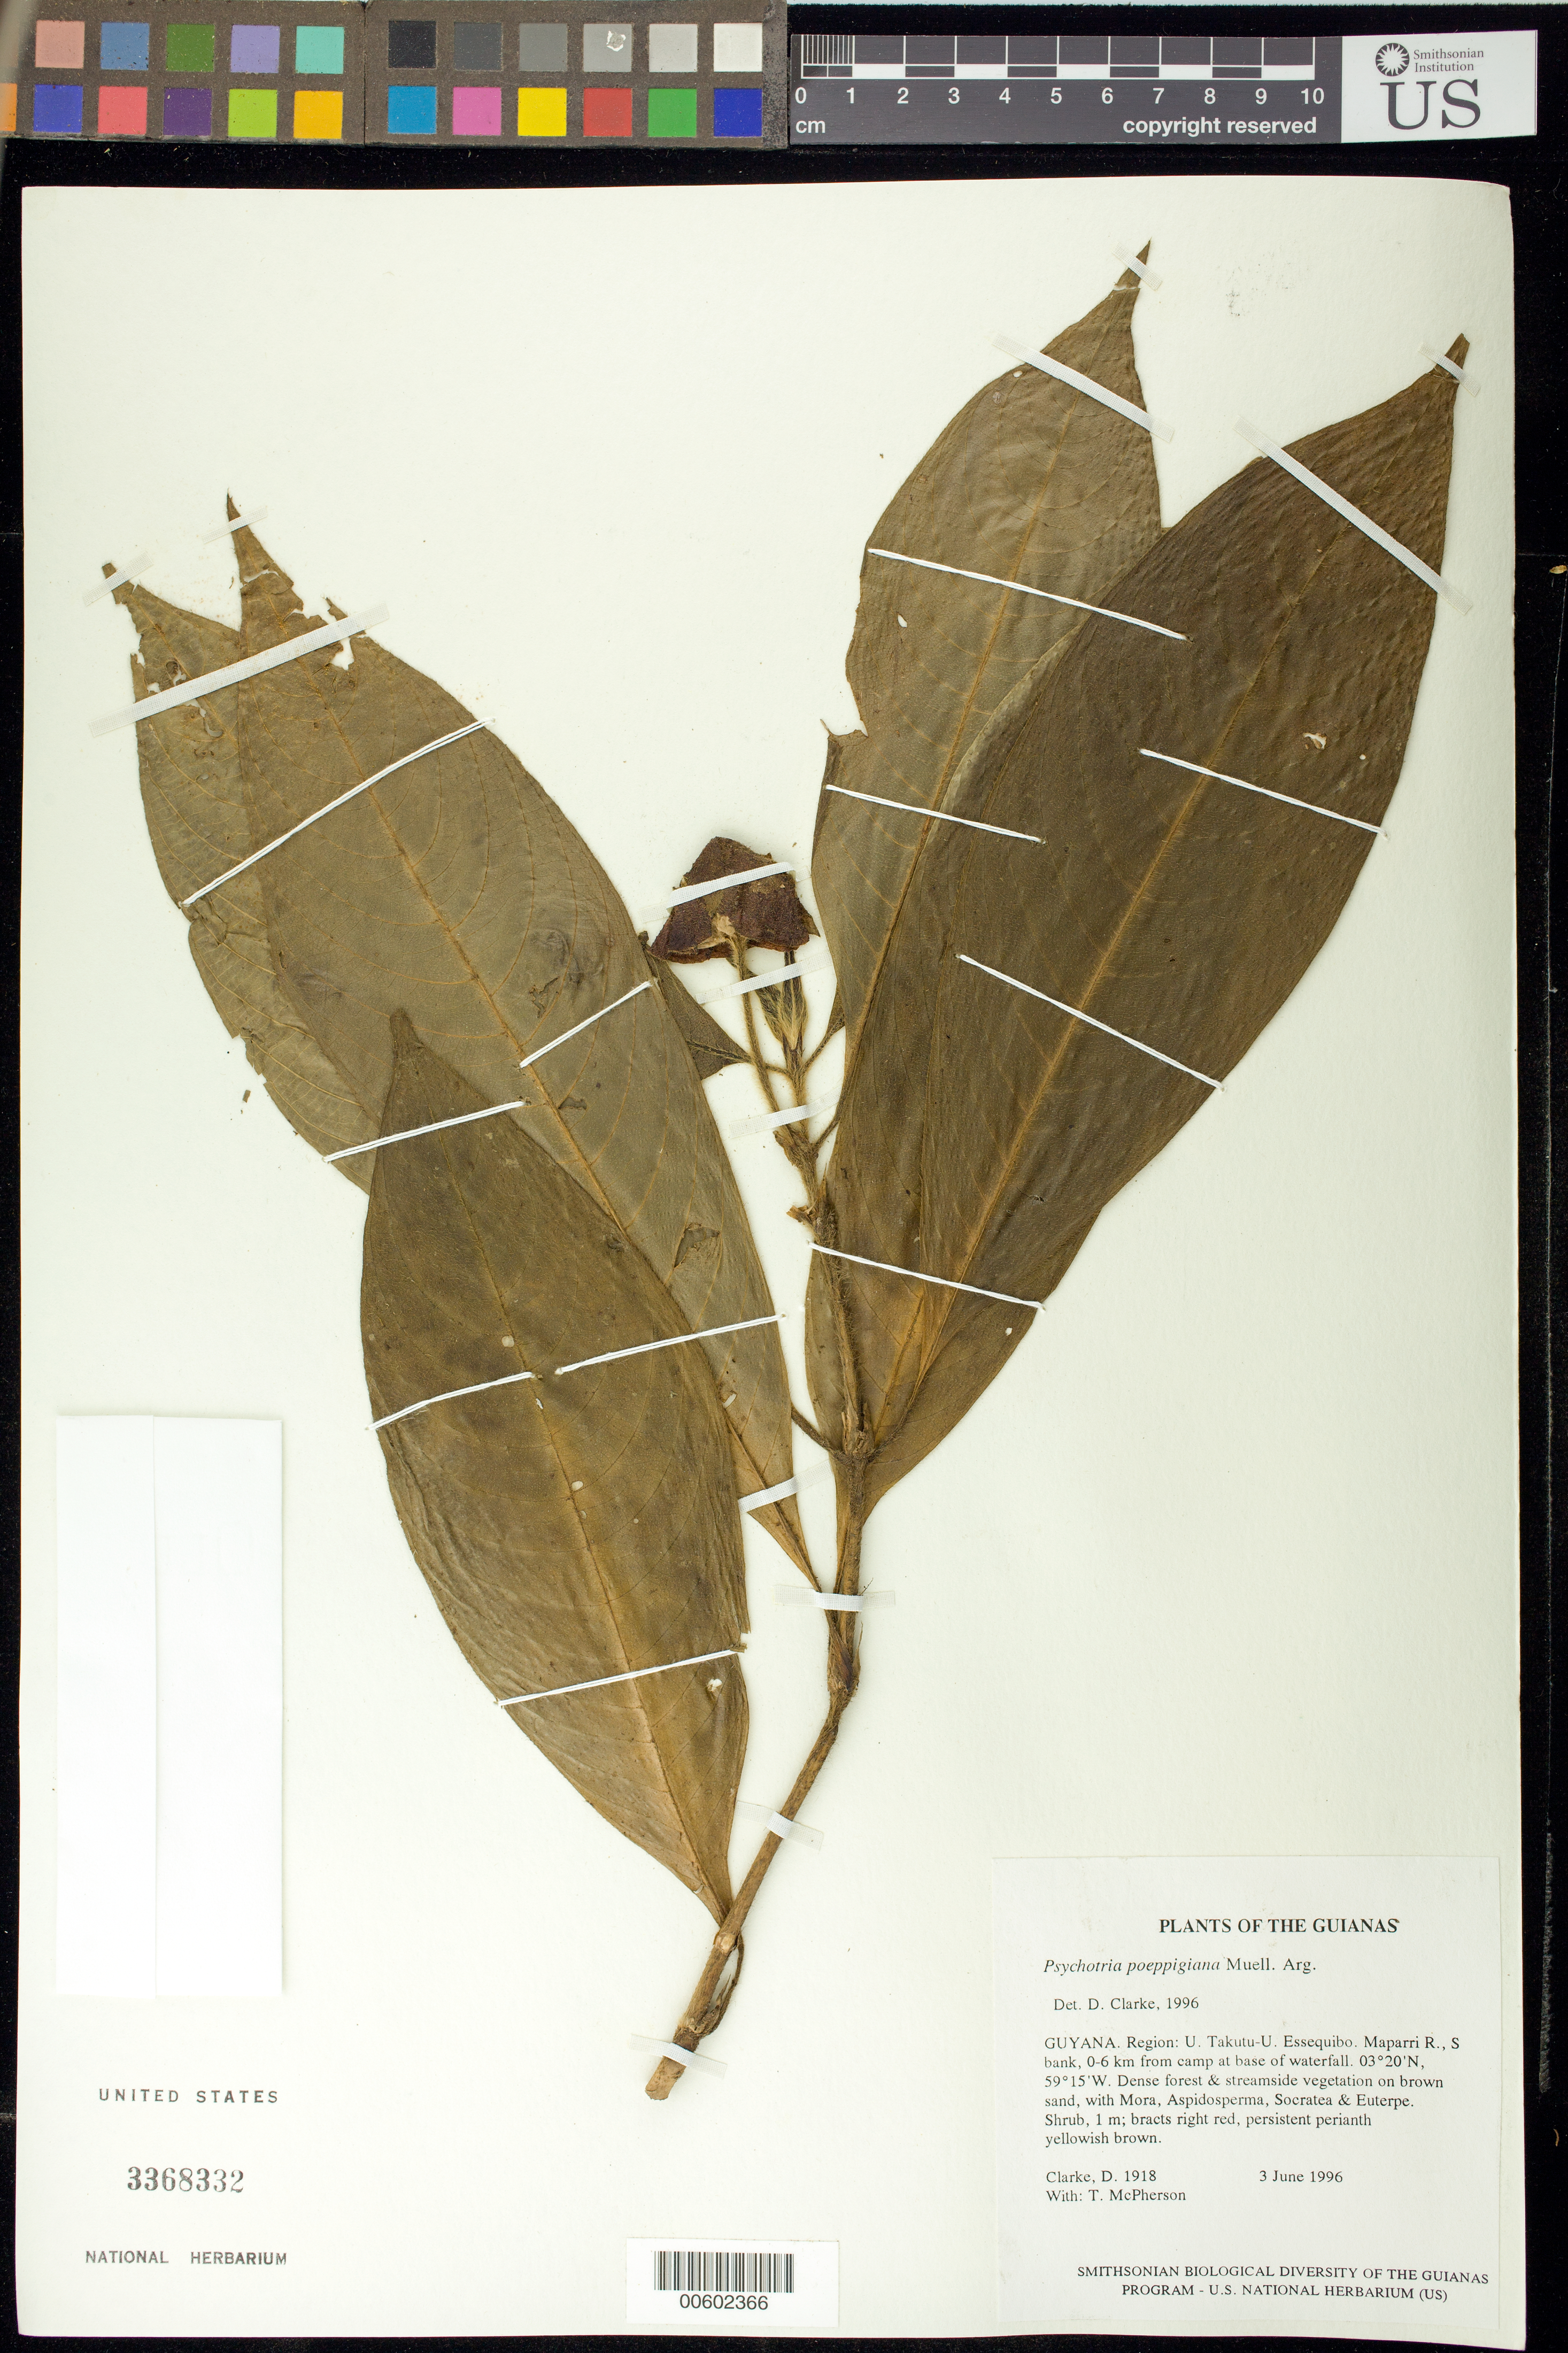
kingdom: Plantae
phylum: Tracheophyta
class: Magnoliopsida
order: Gentianales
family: Rubiaceae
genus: Palicourea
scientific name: Palicourea tomentosa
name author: (Aubl.) Borhidi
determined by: Kirkbride, J. H., Jr.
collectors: H. D. Clarke & T. McPherson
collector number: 1918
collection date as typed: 3 June 1996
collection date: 1996-06-03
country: Guyana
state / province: U. Takutu-U. Essequibo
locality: Maparri R., S bank, 0-6 km from camp at base of waterfall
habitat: Dense forest & streamside vegetation on brown sand, with Mora, Aspidosperma, Socratea & Euterpe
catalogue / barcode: US 3368332